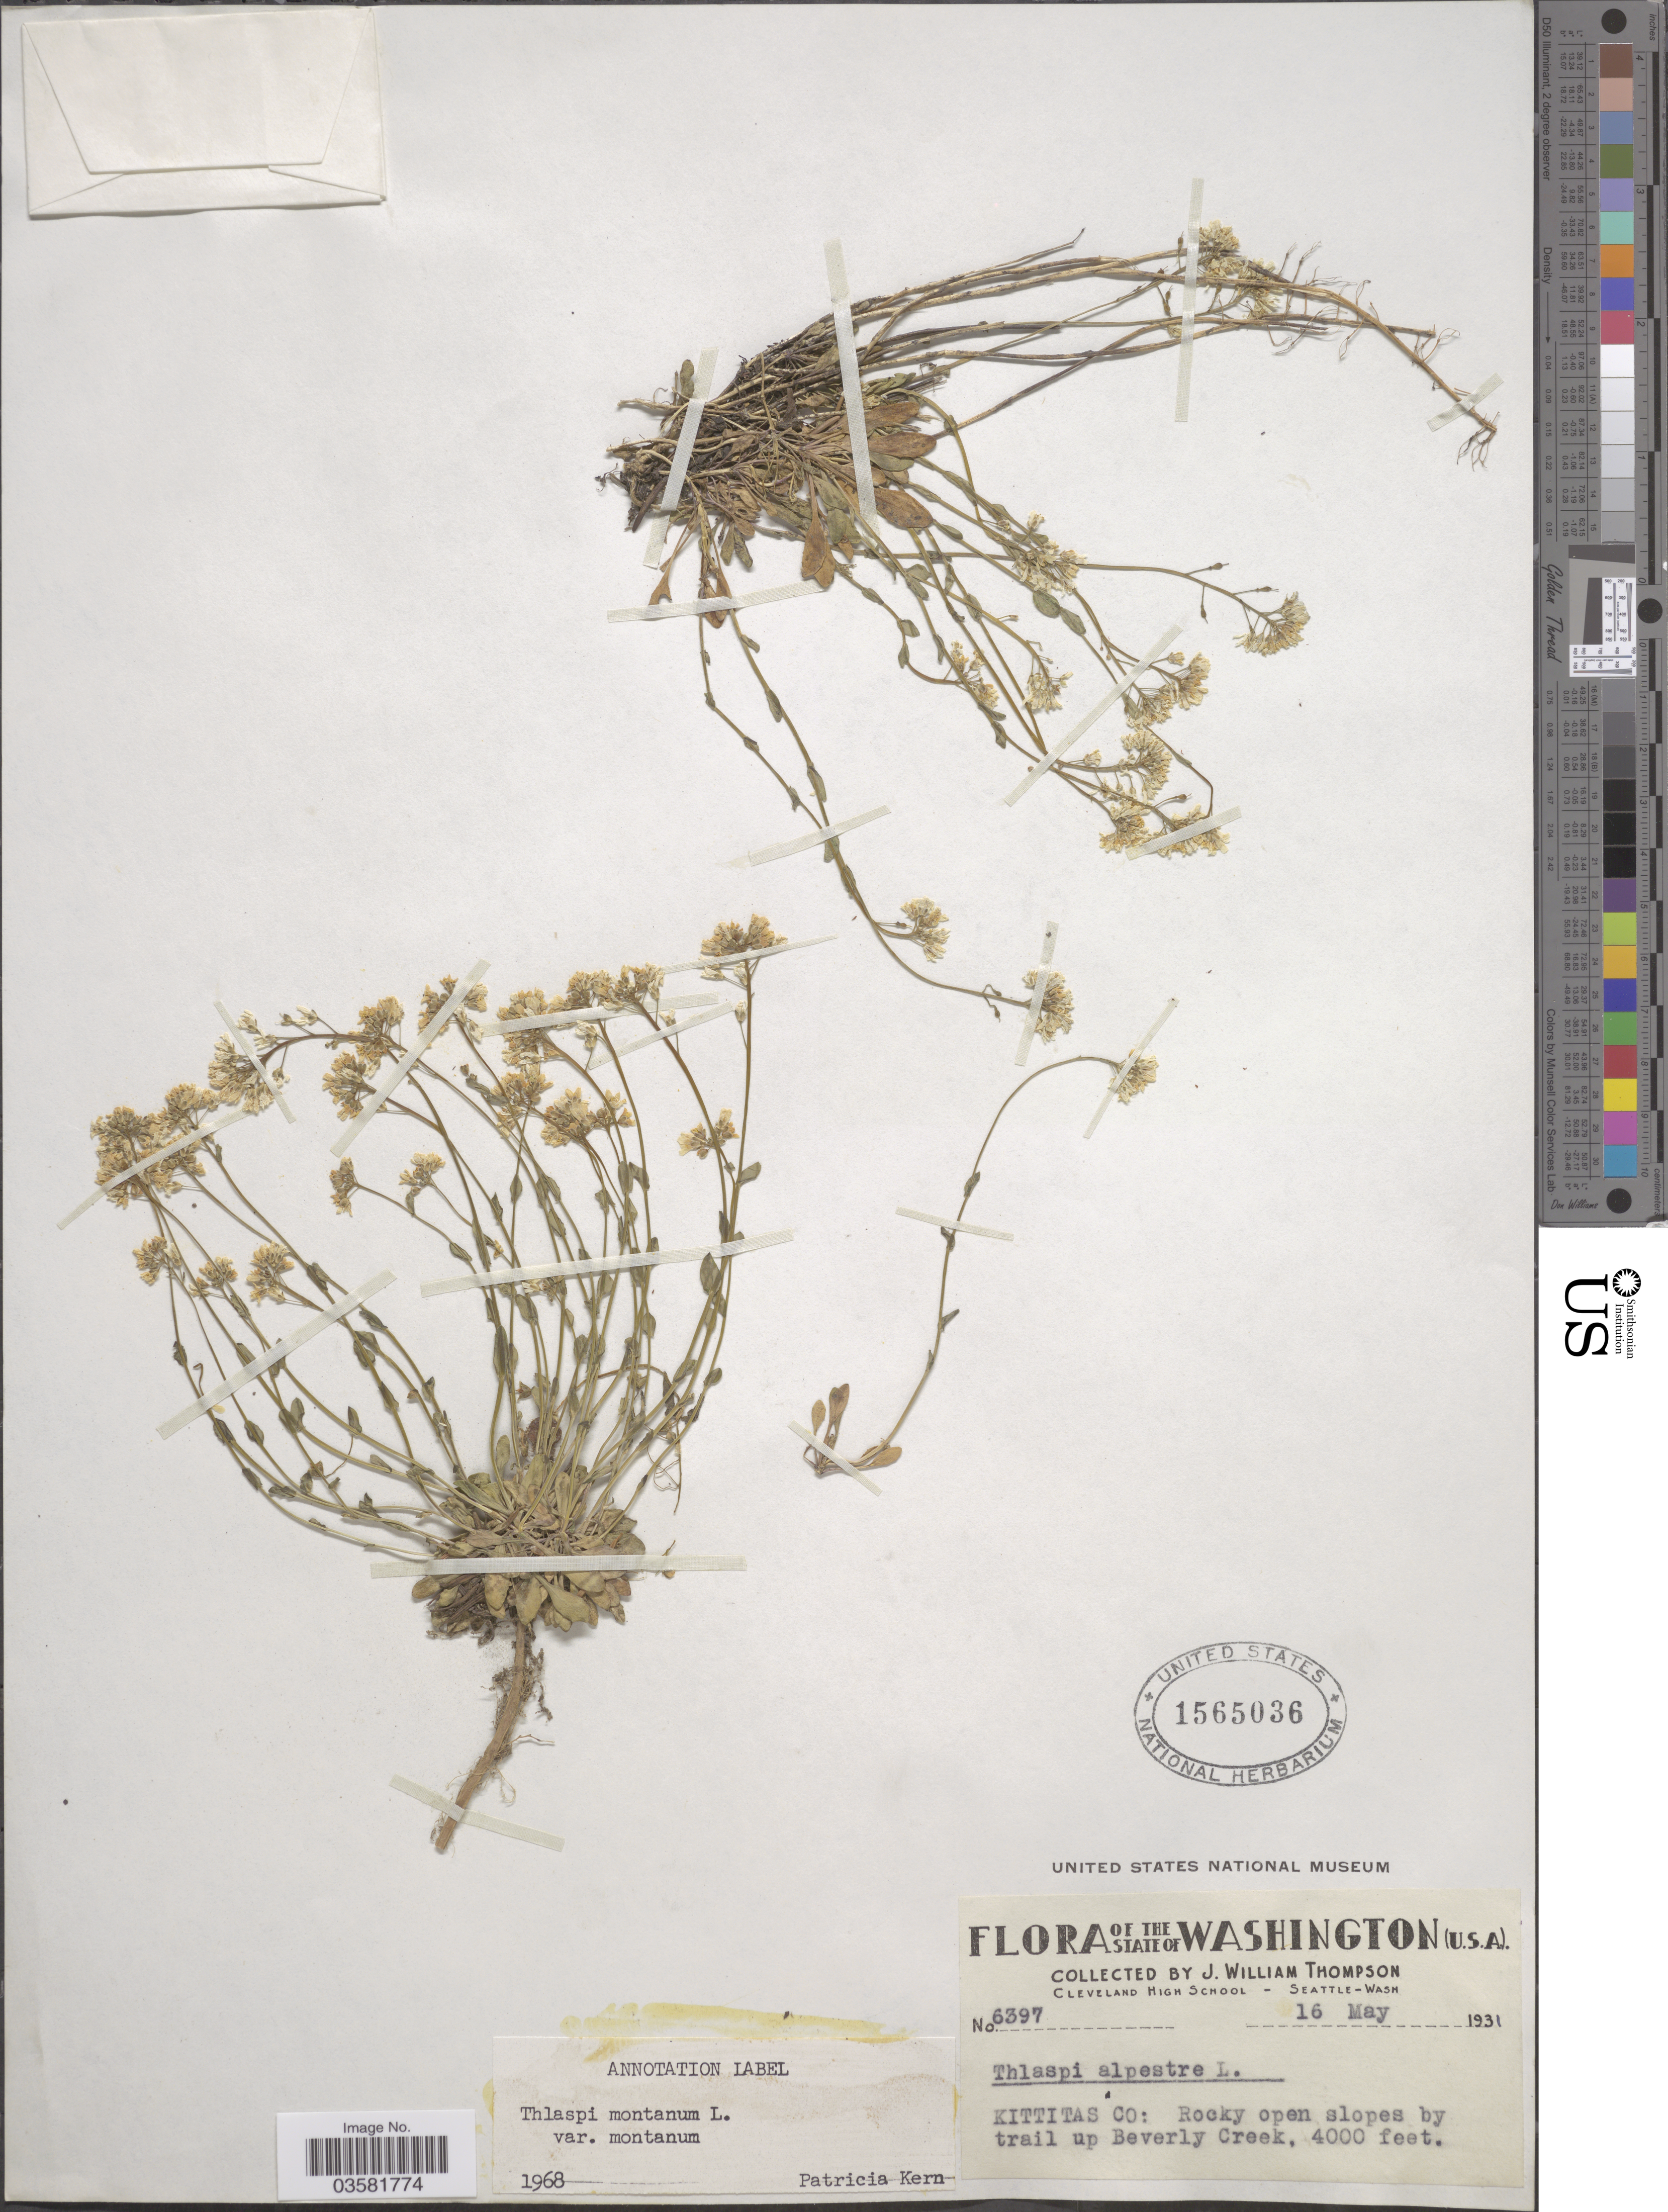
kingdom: Plantae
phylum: Tracheophyta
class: Magnoliopsida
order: Brassicales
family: Brassicaceae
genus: Thlaspi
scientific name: Thlaspi montanum var. montanum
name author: L.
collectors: J. W. Thompson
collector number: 6397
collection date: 1931-05-16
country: United States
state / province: Washington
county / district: Kittitas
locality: Kittitas Co: Rocky open slopes by trail up Beverly Creek.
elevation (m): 1219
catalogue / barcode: US 1565036